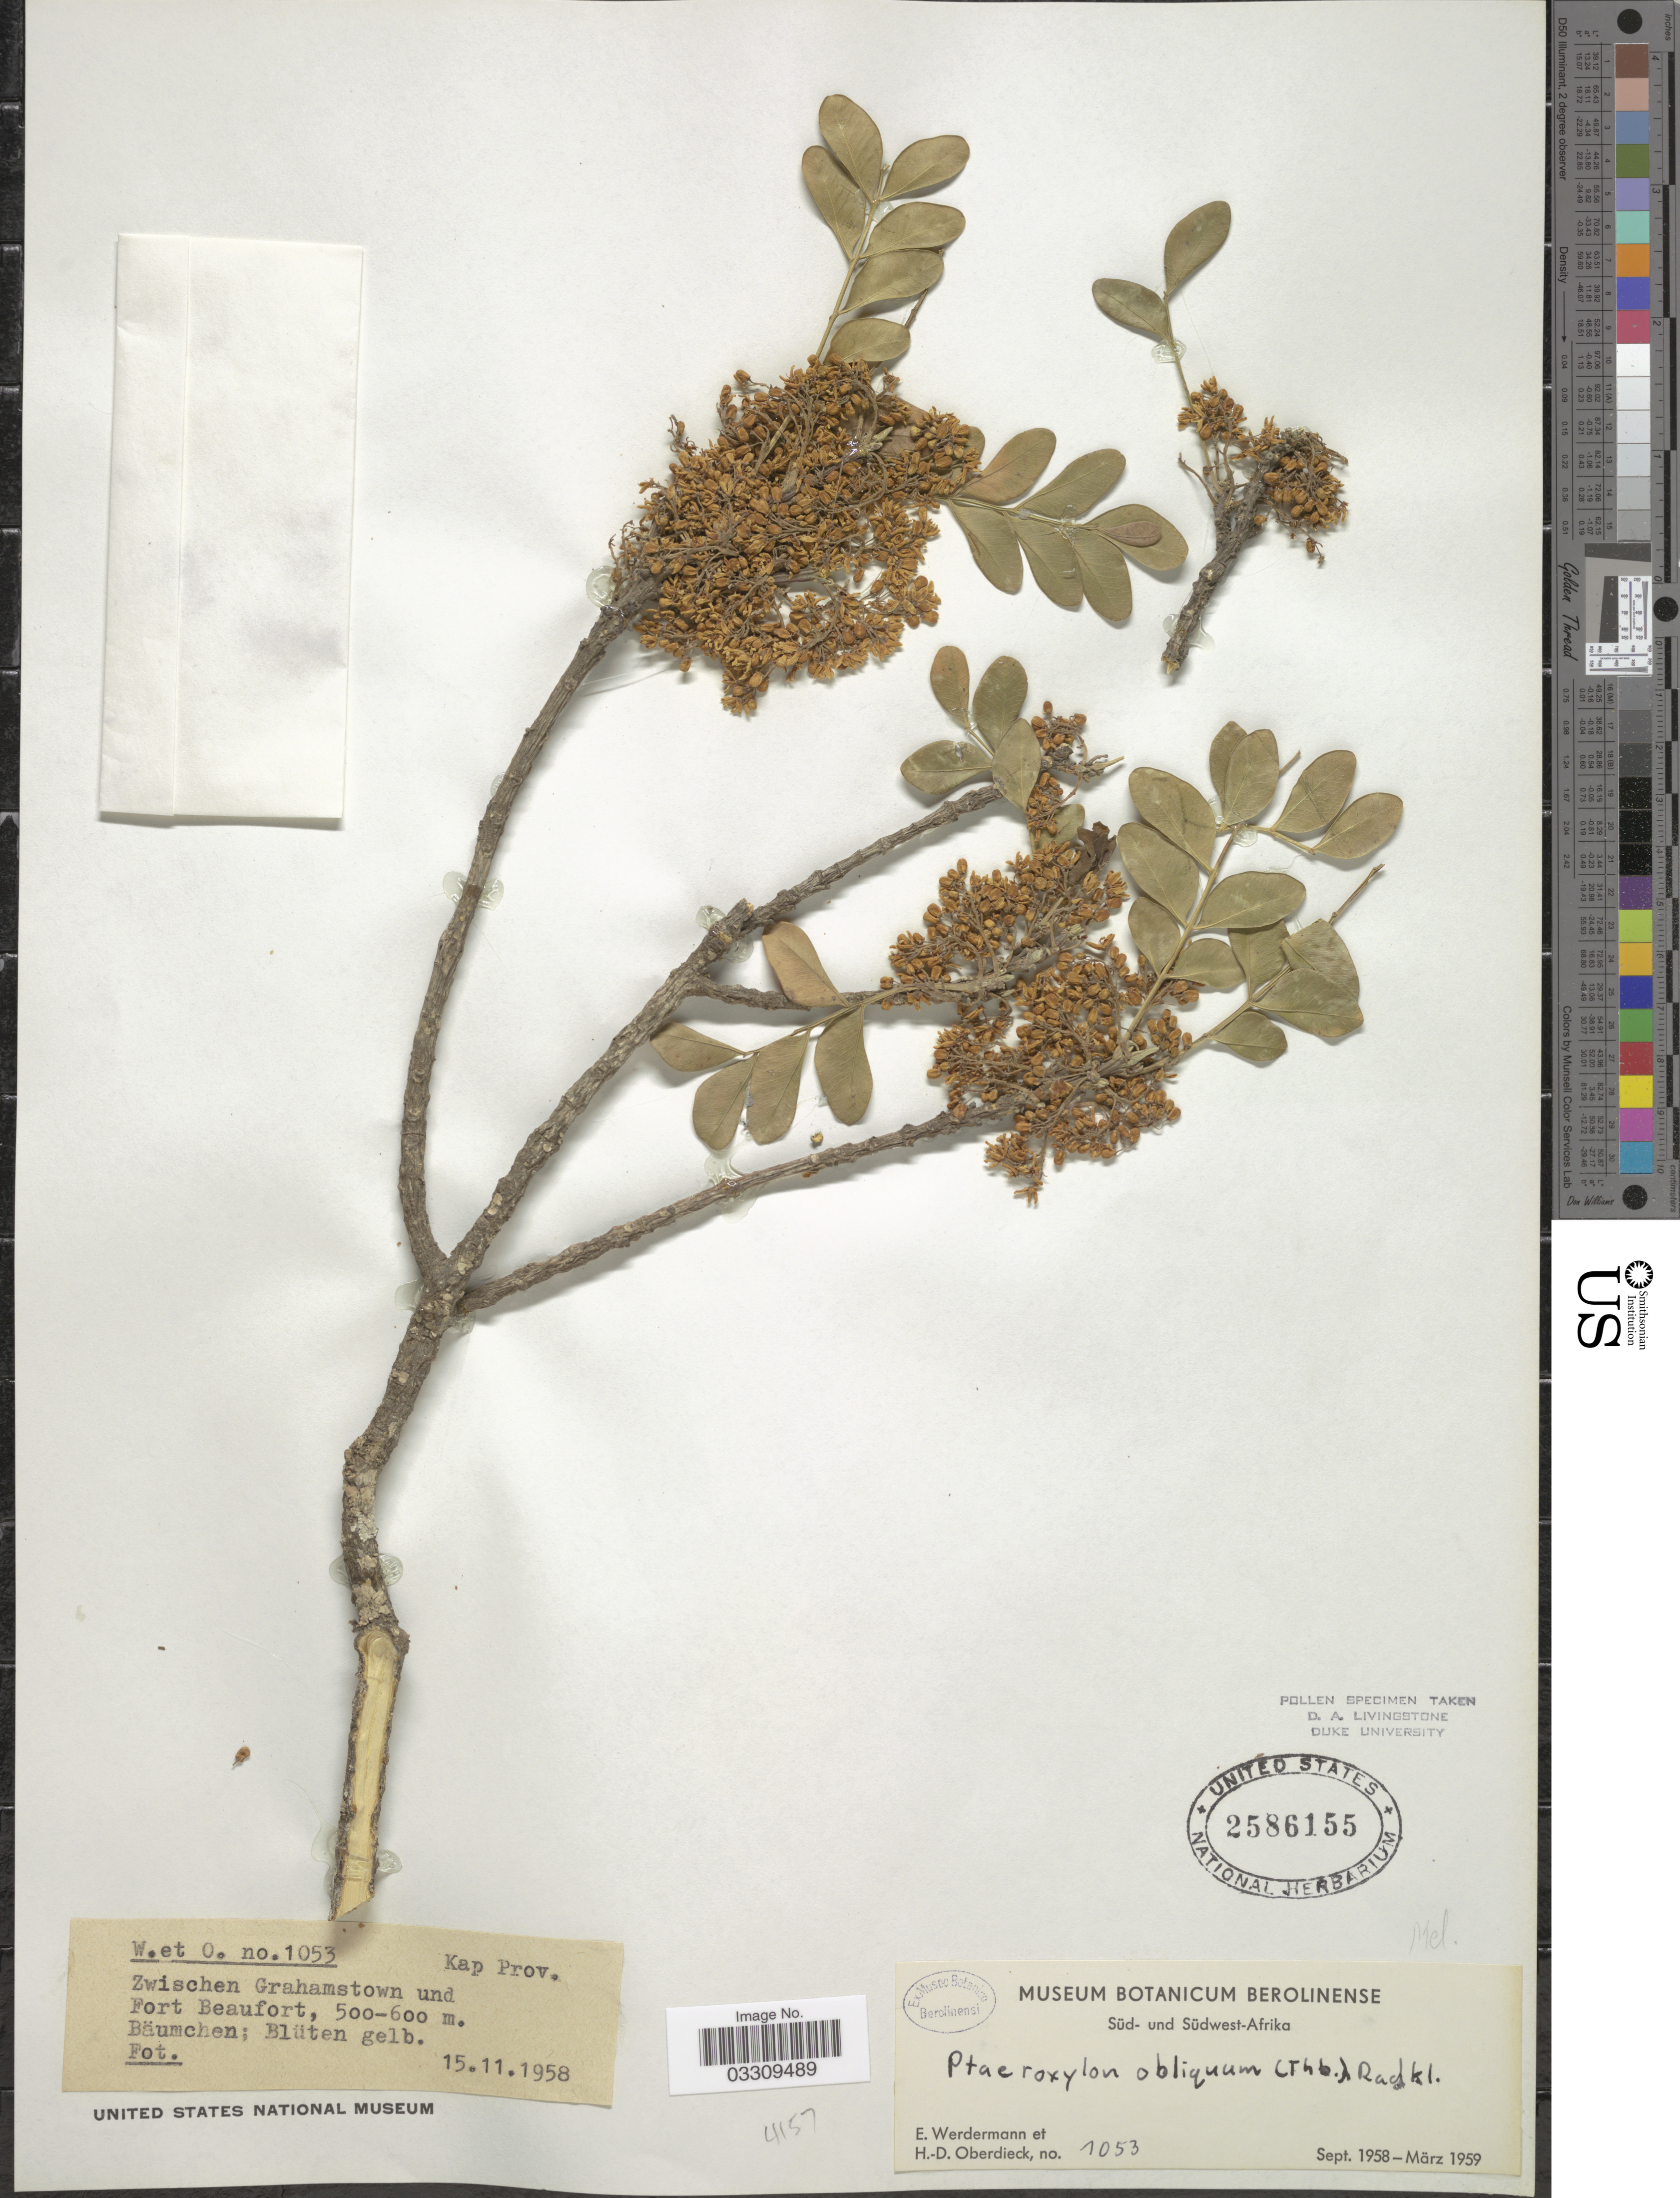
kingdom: Plantae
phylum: Tracheophyta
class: Magnoliopsida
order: Sapindales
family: Rutaceae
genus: Ptaeroxylon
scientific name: Ptaeroxylon obliquum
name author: (Thunb.) Radlk.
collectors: E. Wedermann & H. Oberdieck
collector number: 1053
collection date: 1958-11-15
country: South Africa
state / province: Eastern Cape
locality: Kap Prov. Zwischen Grahamstown und Fort Beaufort.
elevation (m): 500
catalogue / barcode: US 2586155